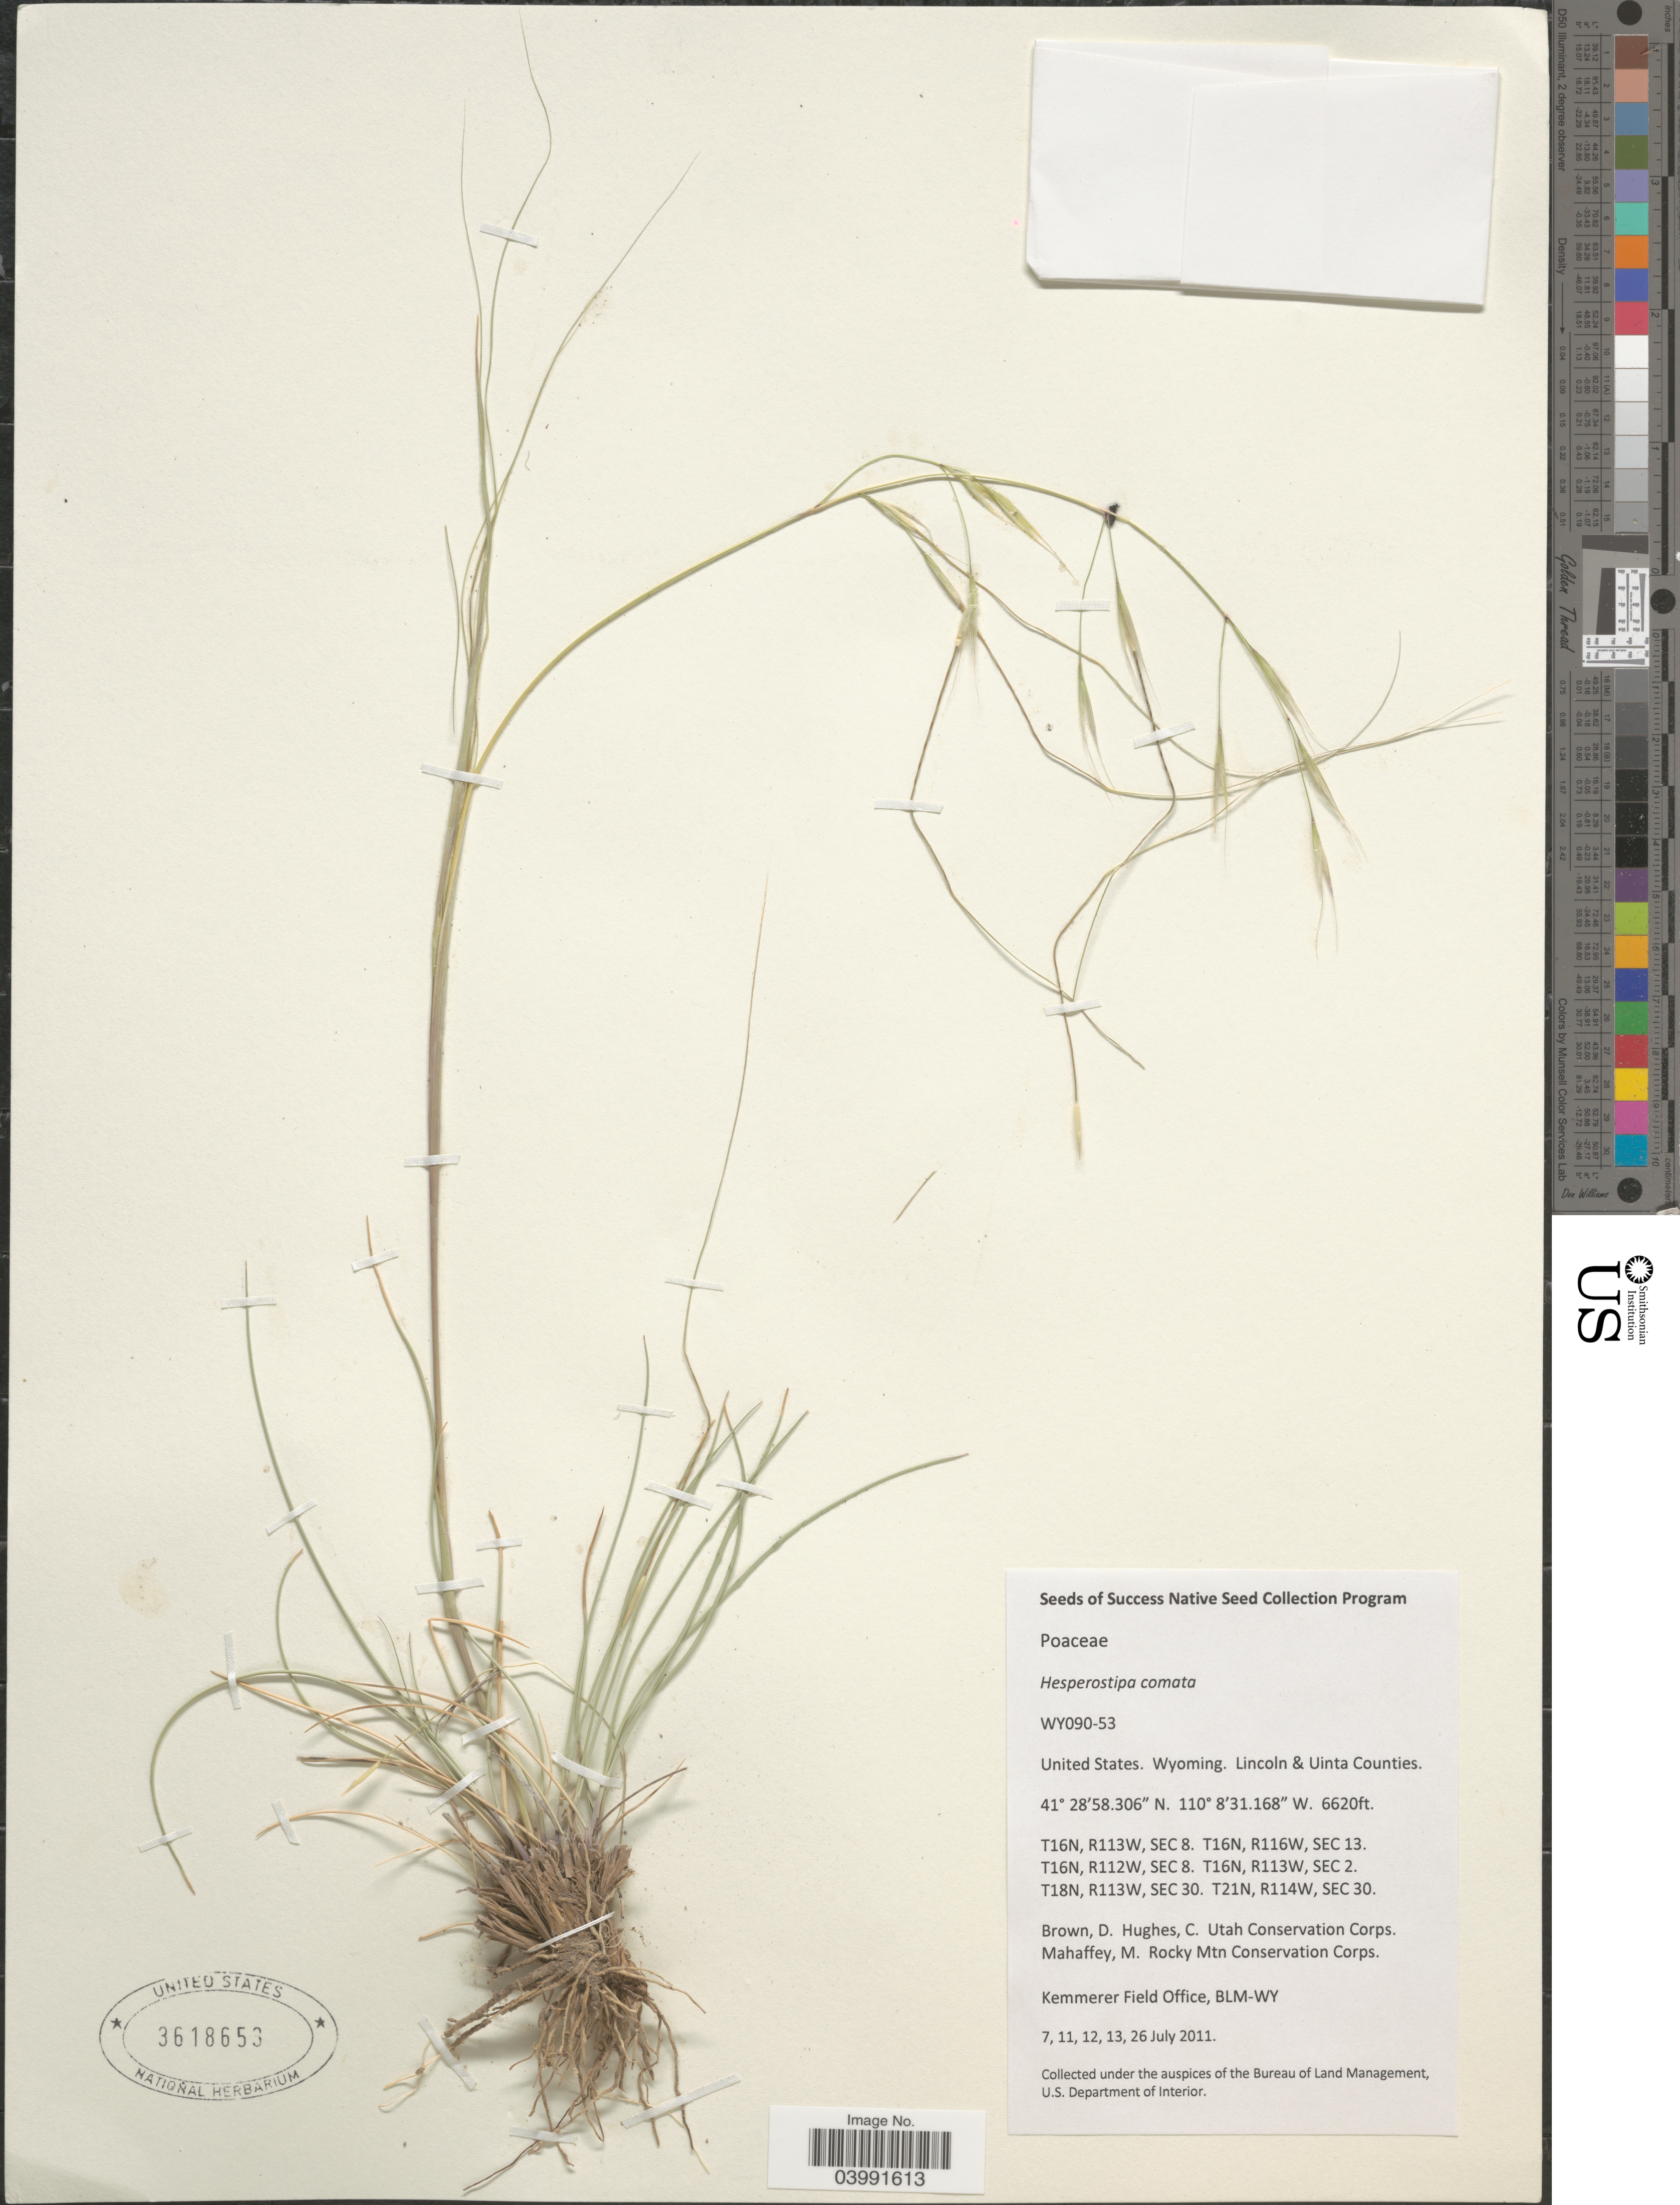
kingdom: Plantae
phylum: Tracheophyta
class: Liliopsida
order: Poales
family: Poaceae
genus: Hesperostipa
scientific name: Hesperostipa comata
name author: (Trin. & Rupr.) Barkworth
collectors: D. Brown, C. E. Hughes, Utah Conservation Corps, M. Mahaffey & Rocky Mtn Conservation Corps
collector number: WY090-53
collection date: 2011-07-07/2011-07-26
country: United States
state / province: Wyoming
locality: Lincoln & Uinta Counties.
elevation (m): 2018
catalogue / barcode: US 3618653